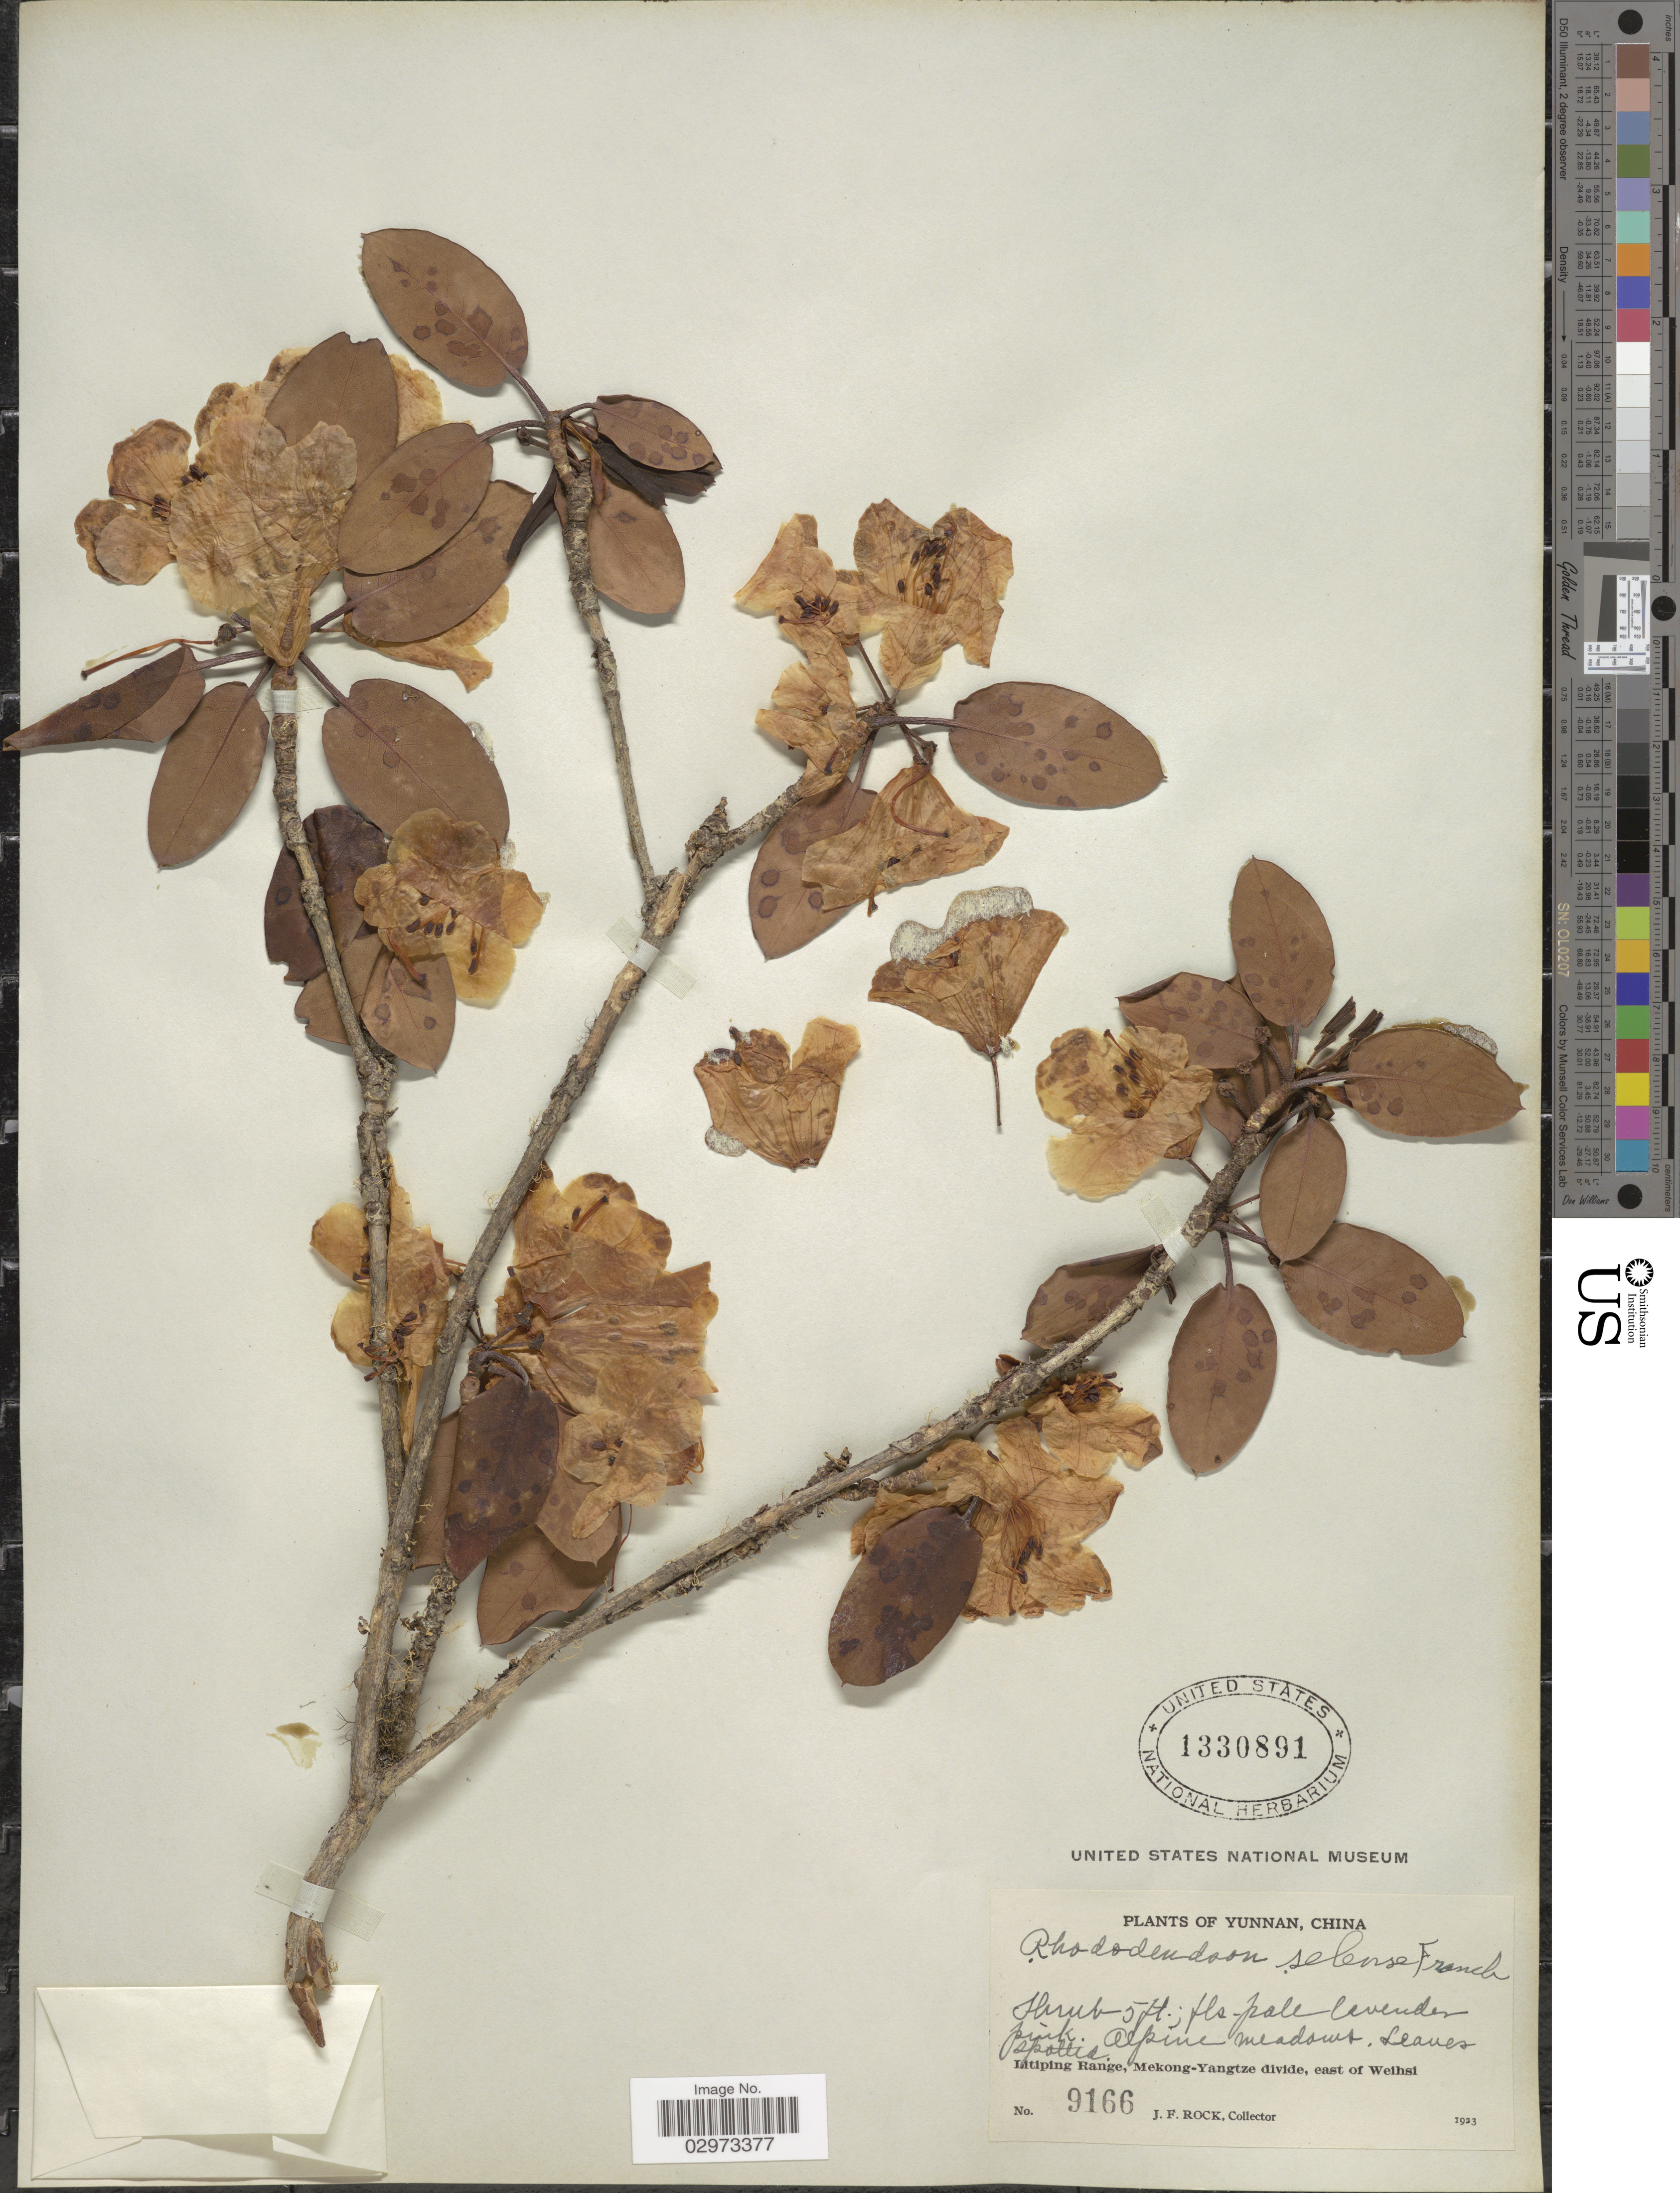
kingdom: Plantae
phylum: Tracheophyta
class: Magnoliopsida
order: Ericales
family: Ericaceae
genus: Rhododendron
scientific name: Rhododendron selense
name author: Franch.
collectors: J. Rock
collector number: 9166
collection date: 1923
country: China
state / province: Yunnan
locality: Litiping Range, Mekong-Yangtze divide, east of Weihsi.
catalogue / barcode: US 1330891